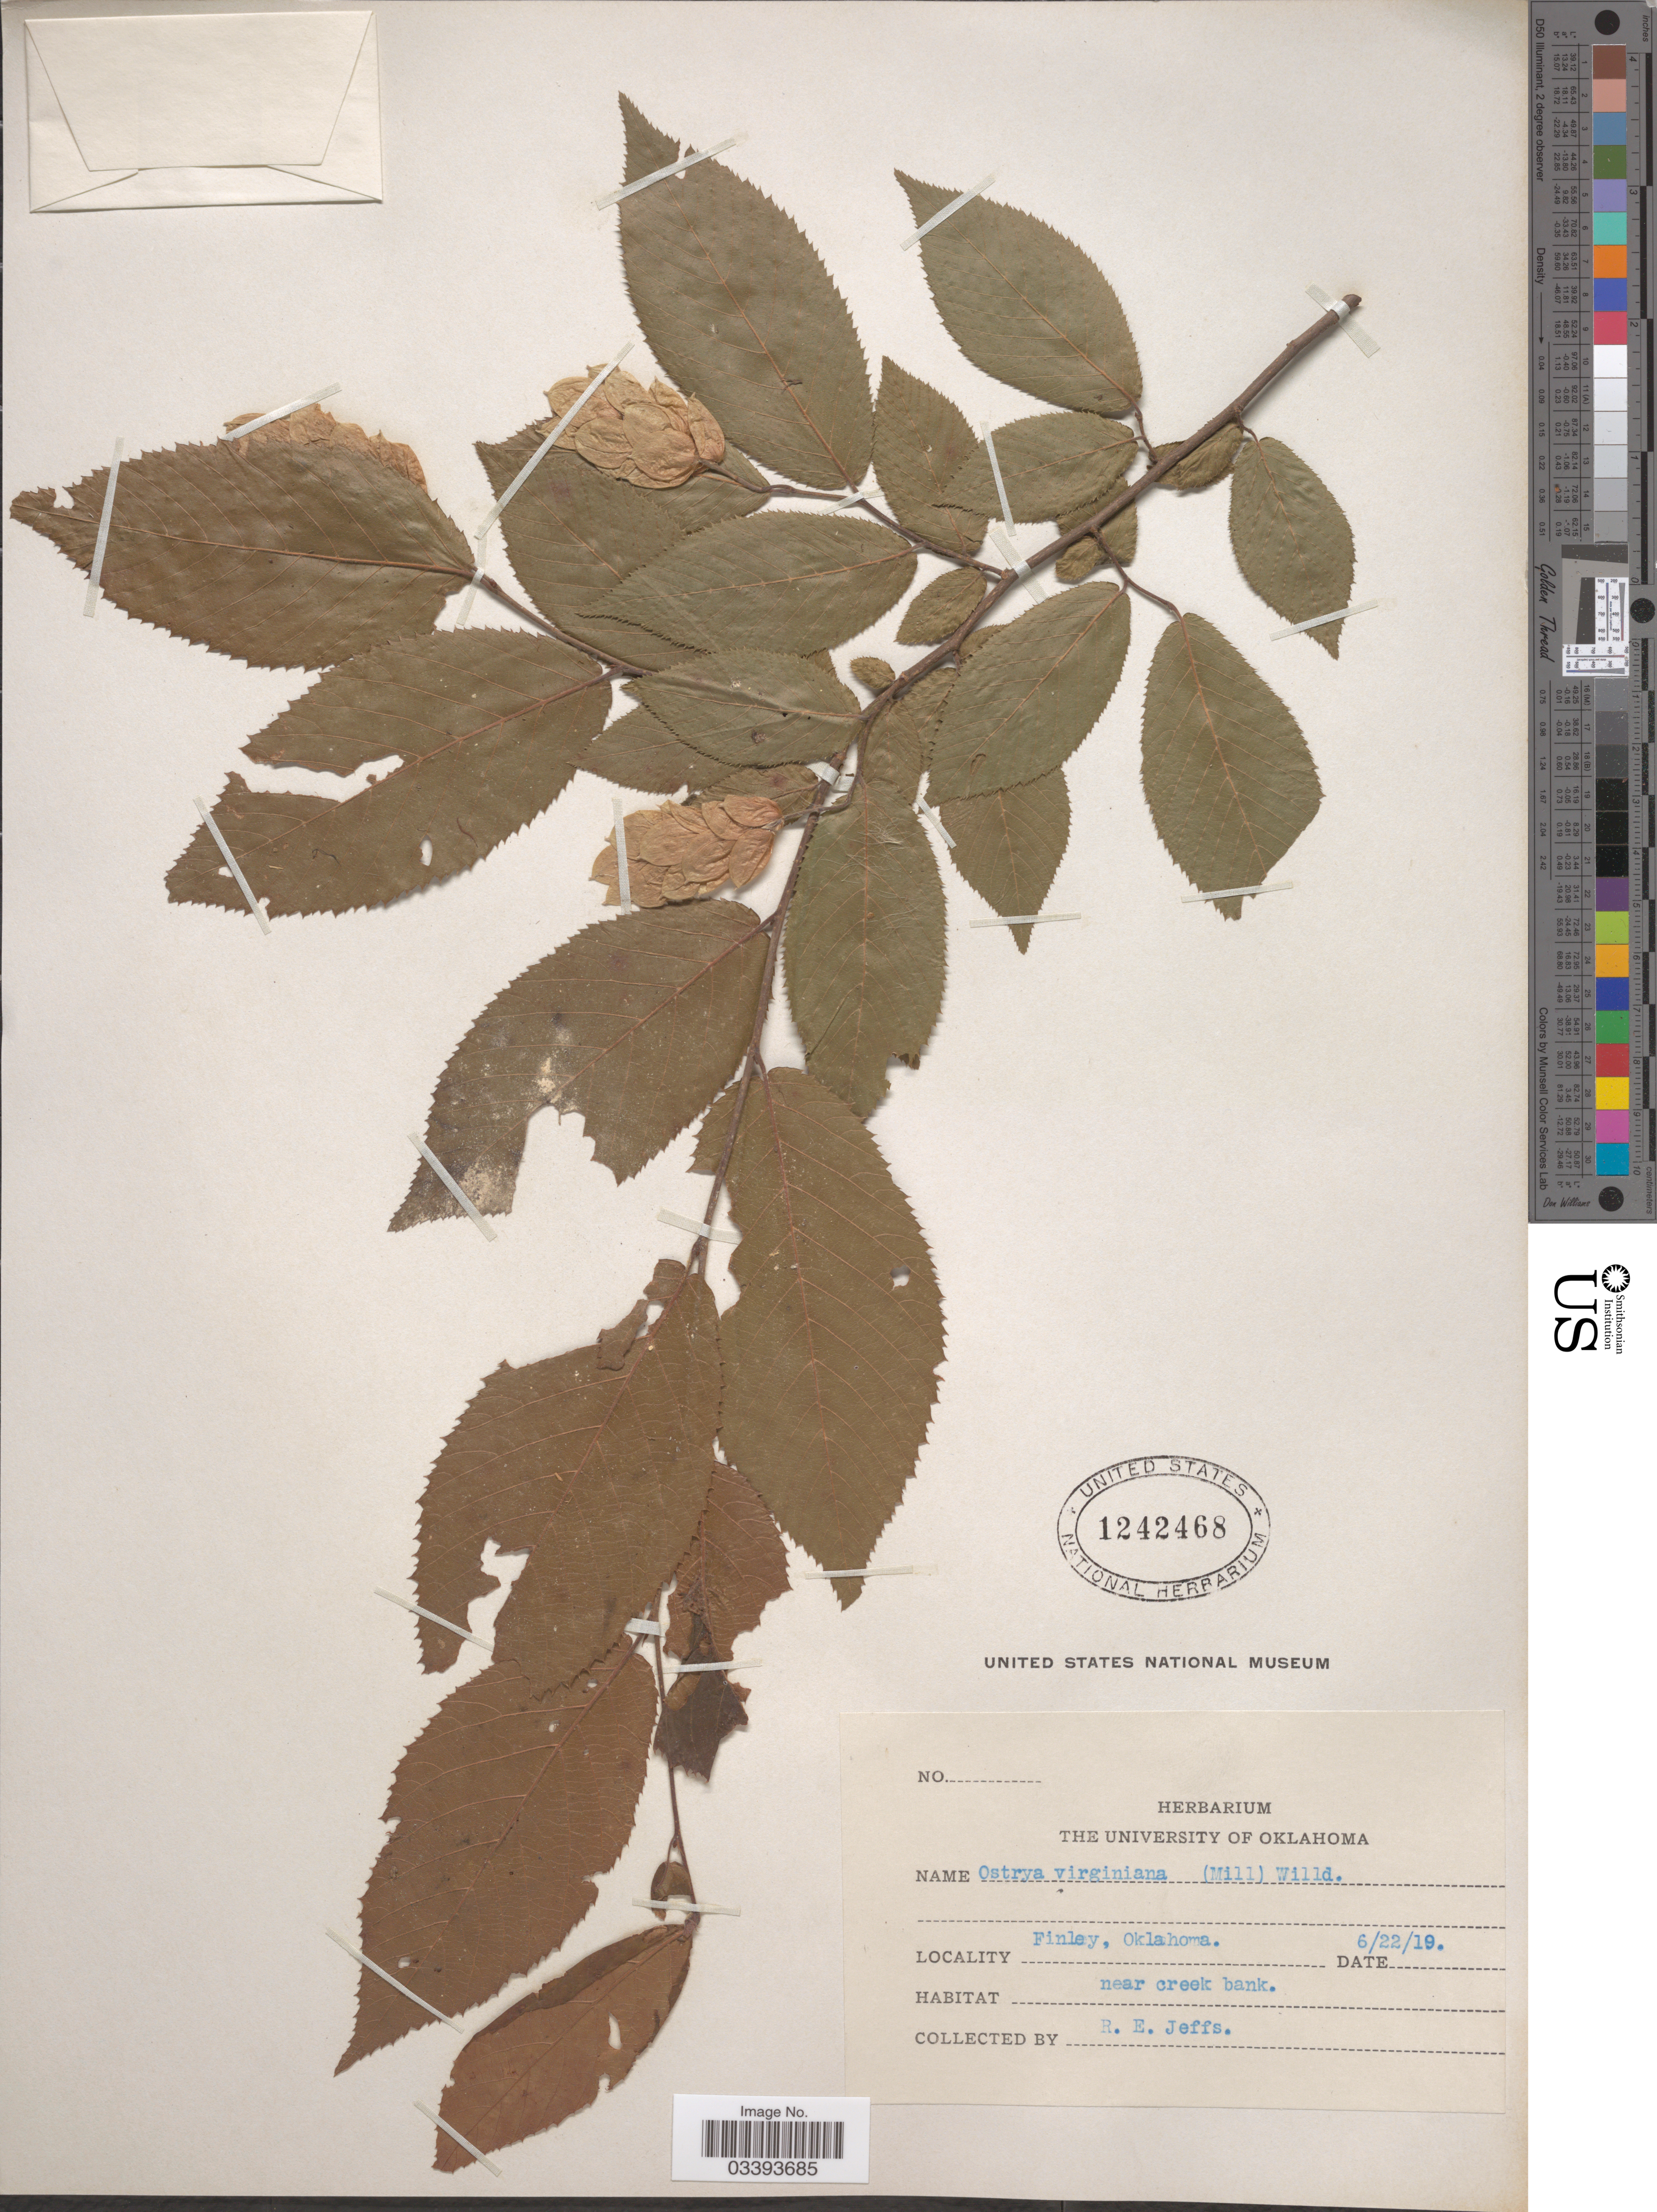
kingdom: Plantae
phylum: Tracheophyta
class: Magnoliopsida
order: Fagales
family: Betulaceae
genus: Ostrya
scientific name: Ostrya virginiana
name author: (Mill.) K. Koch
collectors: R. Jeffs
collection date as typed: Transcribed d/m/y: 22/6/19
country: United States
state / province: Oklahoma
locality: Finley, near creek bank.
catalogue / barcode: US 1242468